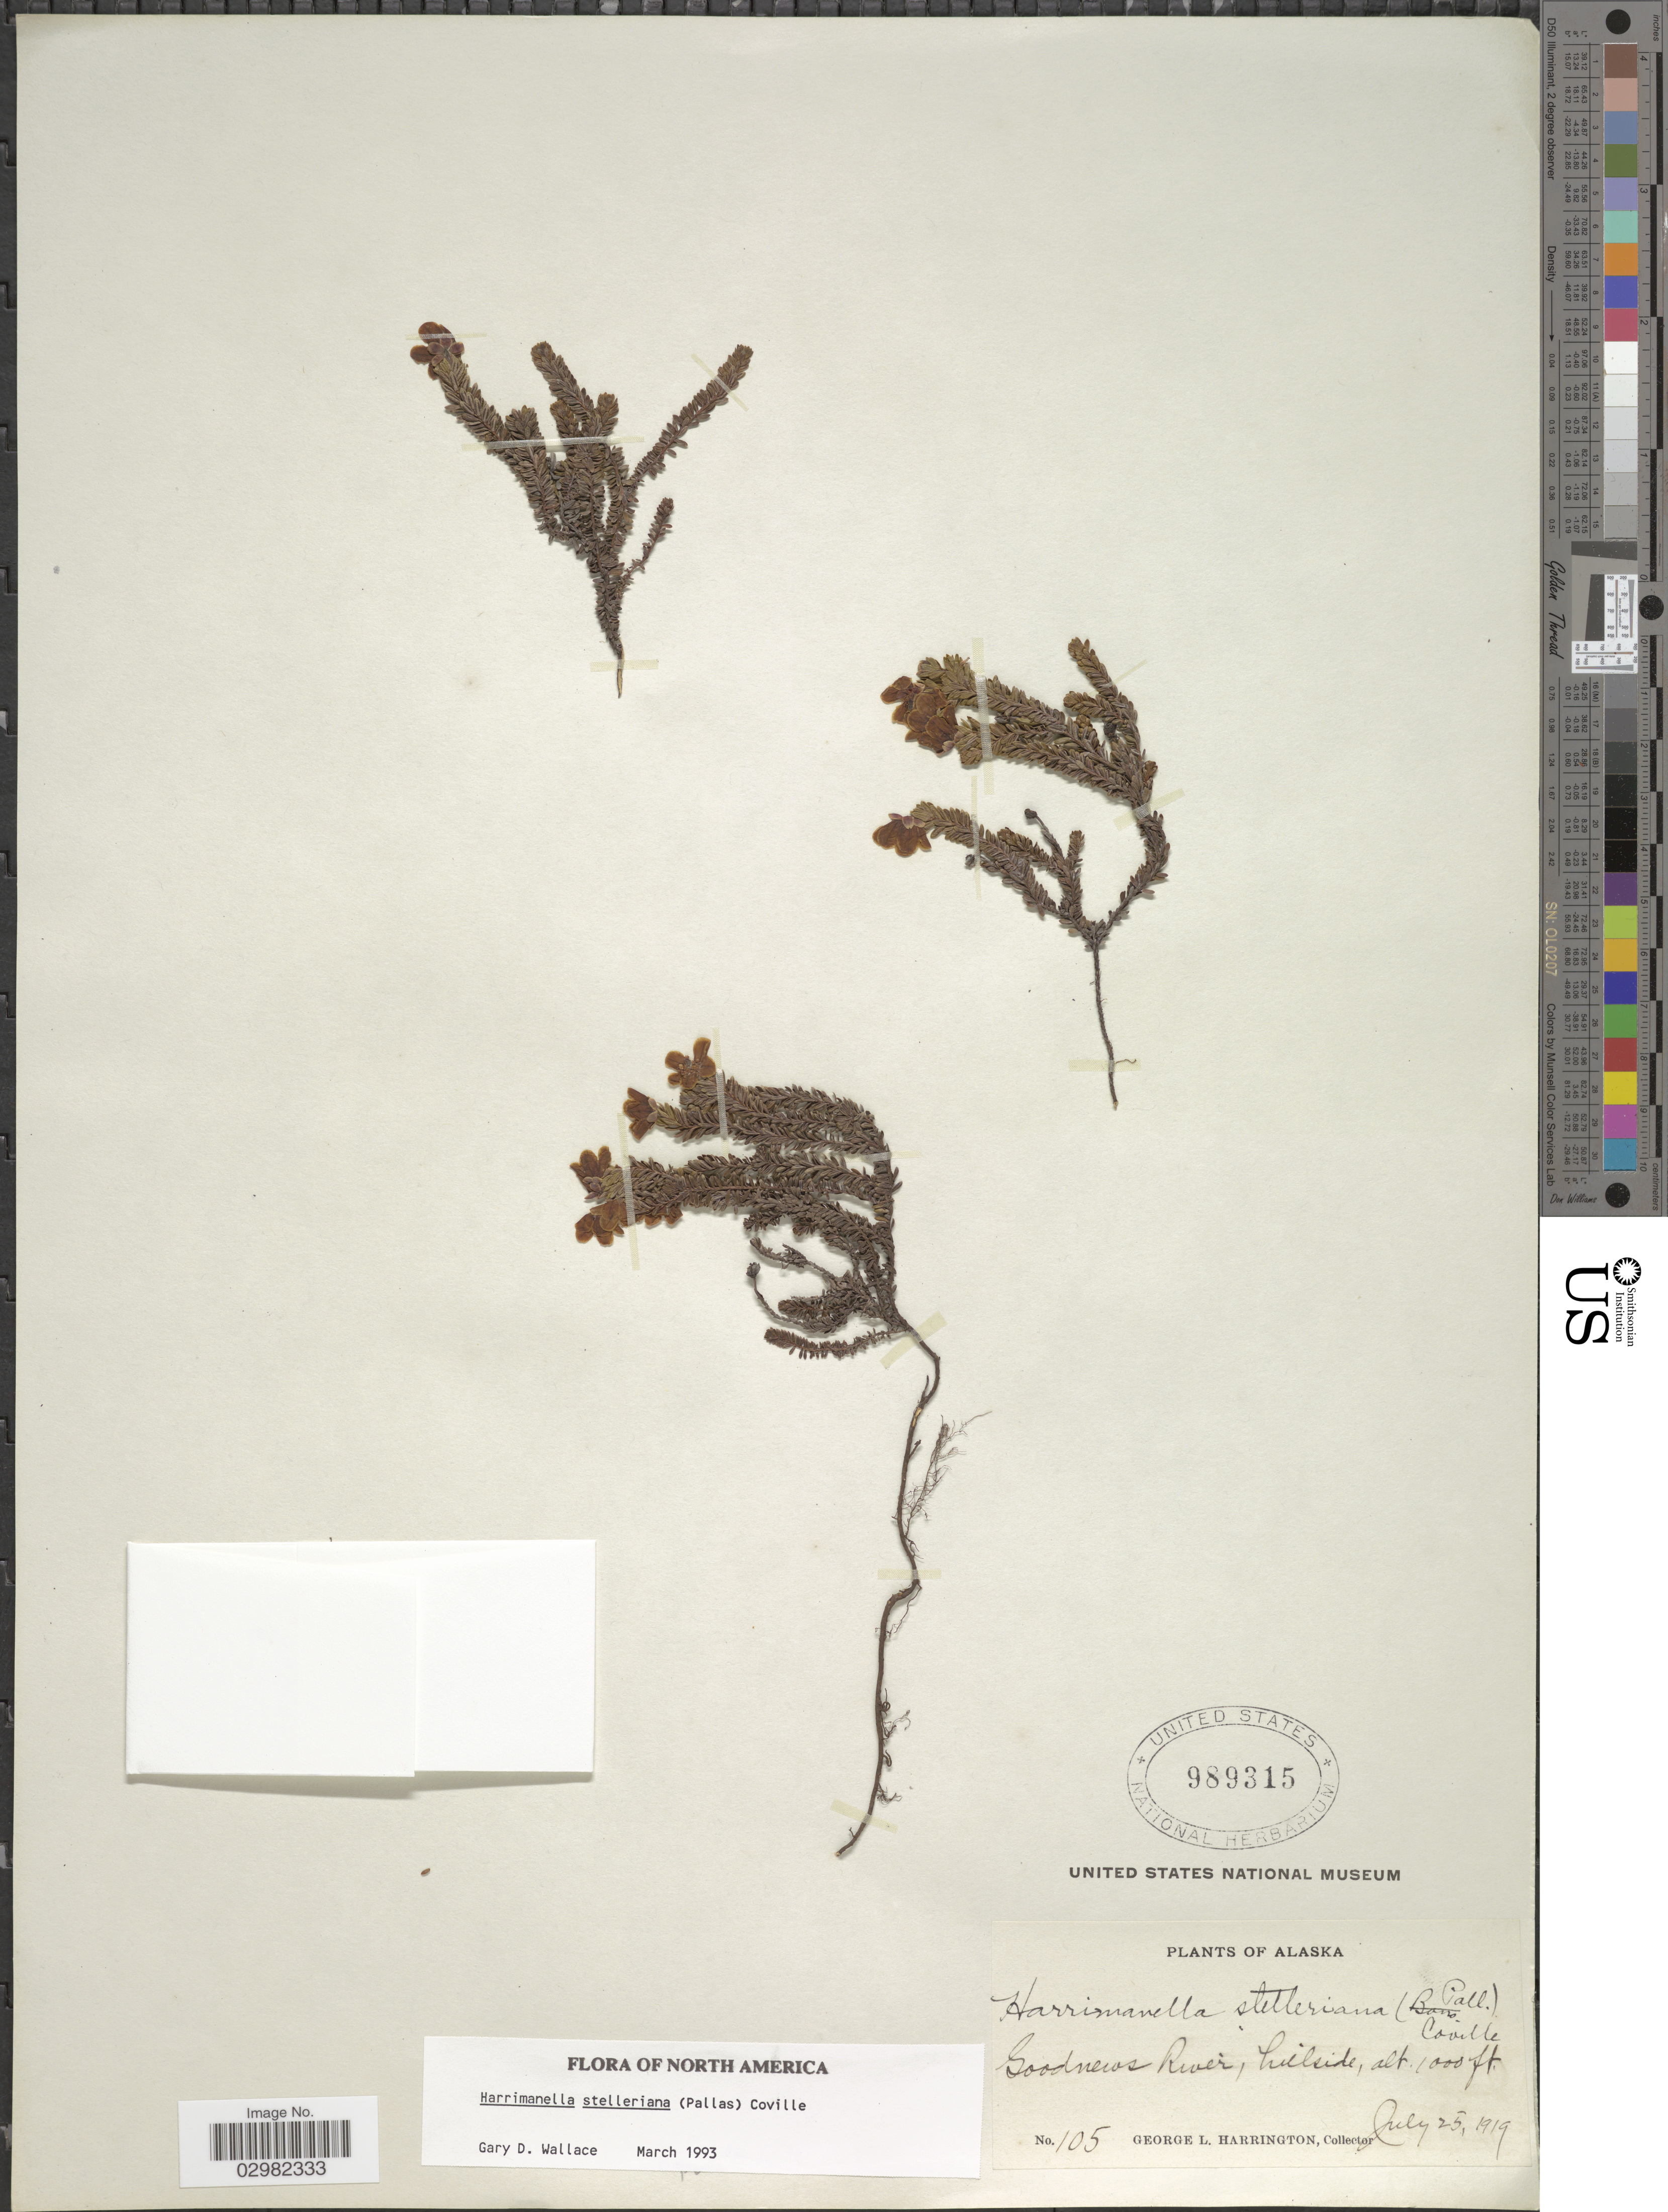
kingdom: Plantae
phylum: Tracheophyta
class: Magnoliopsida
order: Ericales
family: Ericaceae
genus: Harrimanella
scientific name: Harrimanella stelleriana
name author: (Pall.) Coville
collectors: G. Harrington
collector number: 105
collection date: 1919-07-25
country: United States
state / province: Alaska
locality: Goodnews River, hillside.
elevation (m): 305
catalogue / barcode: US 989315